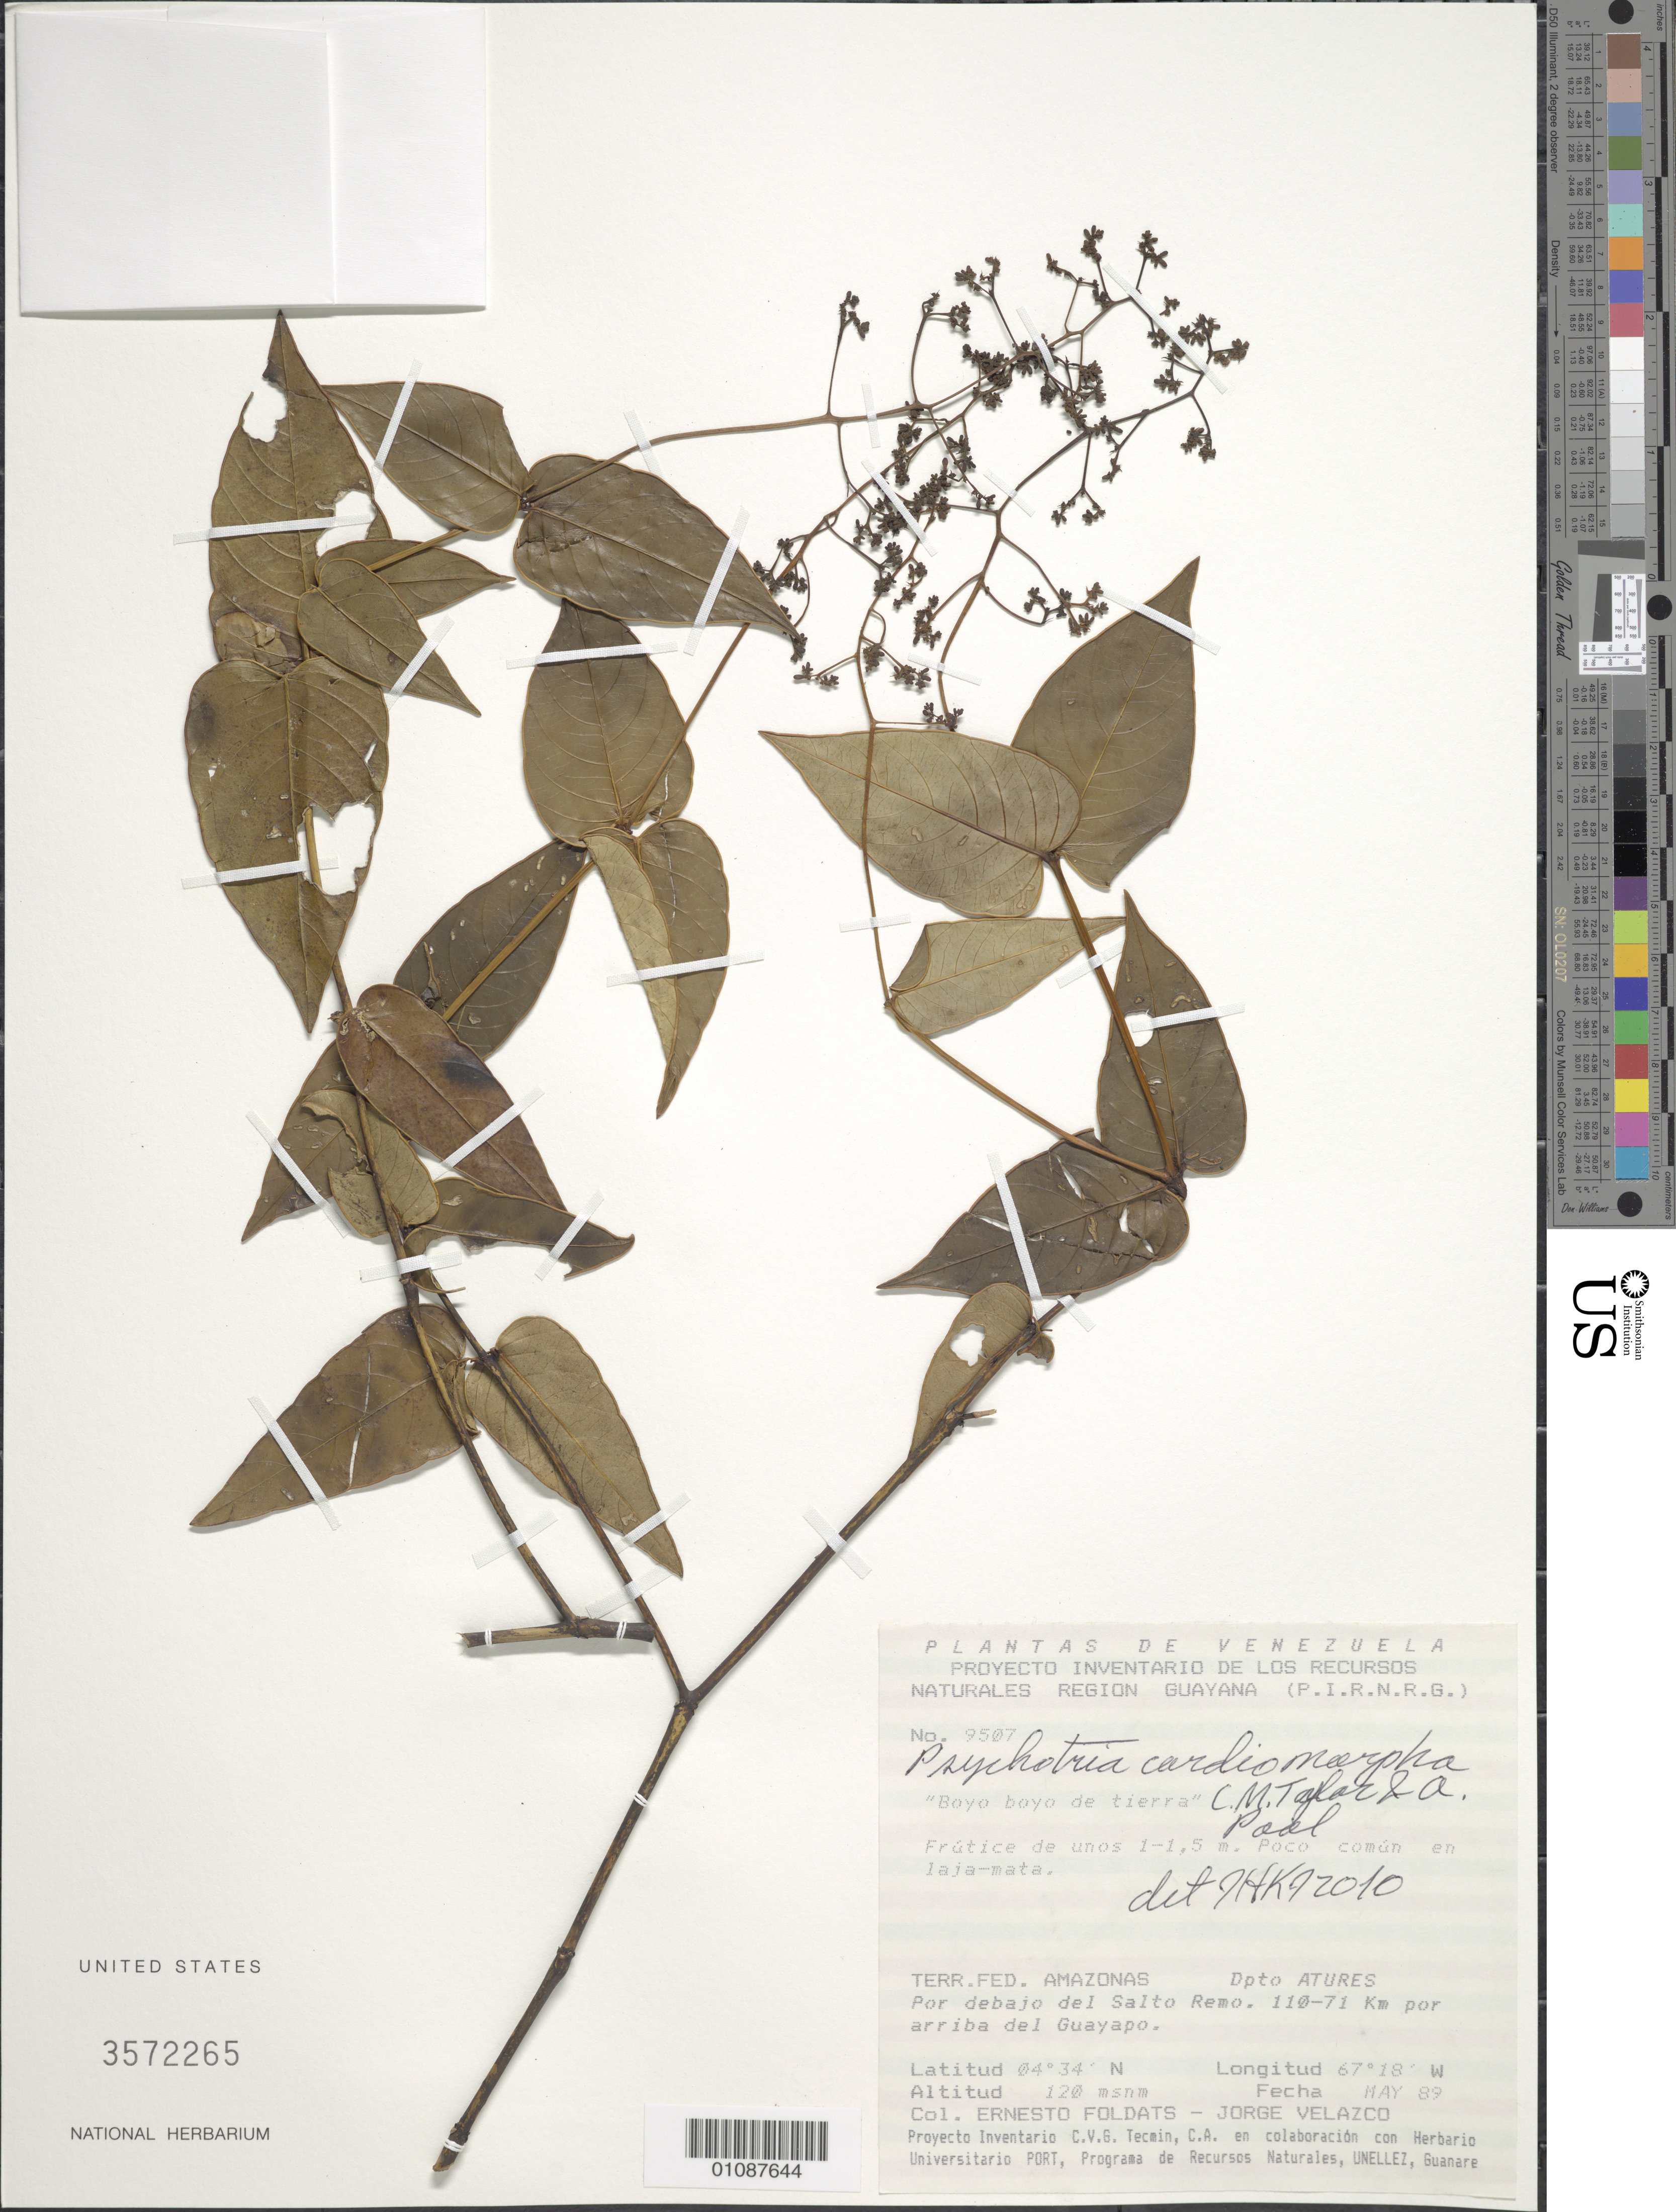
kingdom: Plantae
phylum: Tracheophyta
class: Magnoliopsida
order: Gentianales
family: Rubiaceae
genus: Palicourea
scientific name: Palicourea cardiomorpha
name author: (C.M. Taylor & A. Pool) Delprete & J.H. Kirkbr.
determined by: Kirkbride, J. H., Jr.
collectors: E. Foldats & J. Velazco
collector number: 9507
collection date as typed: May-89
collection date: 1989-05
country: Venezuela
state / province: Amazonas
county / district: Atures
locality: Salto Remo, bor debajo. 110-71km por arriba del Guayapo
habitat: Laja-mata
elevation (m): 120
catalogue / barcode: US 3572265